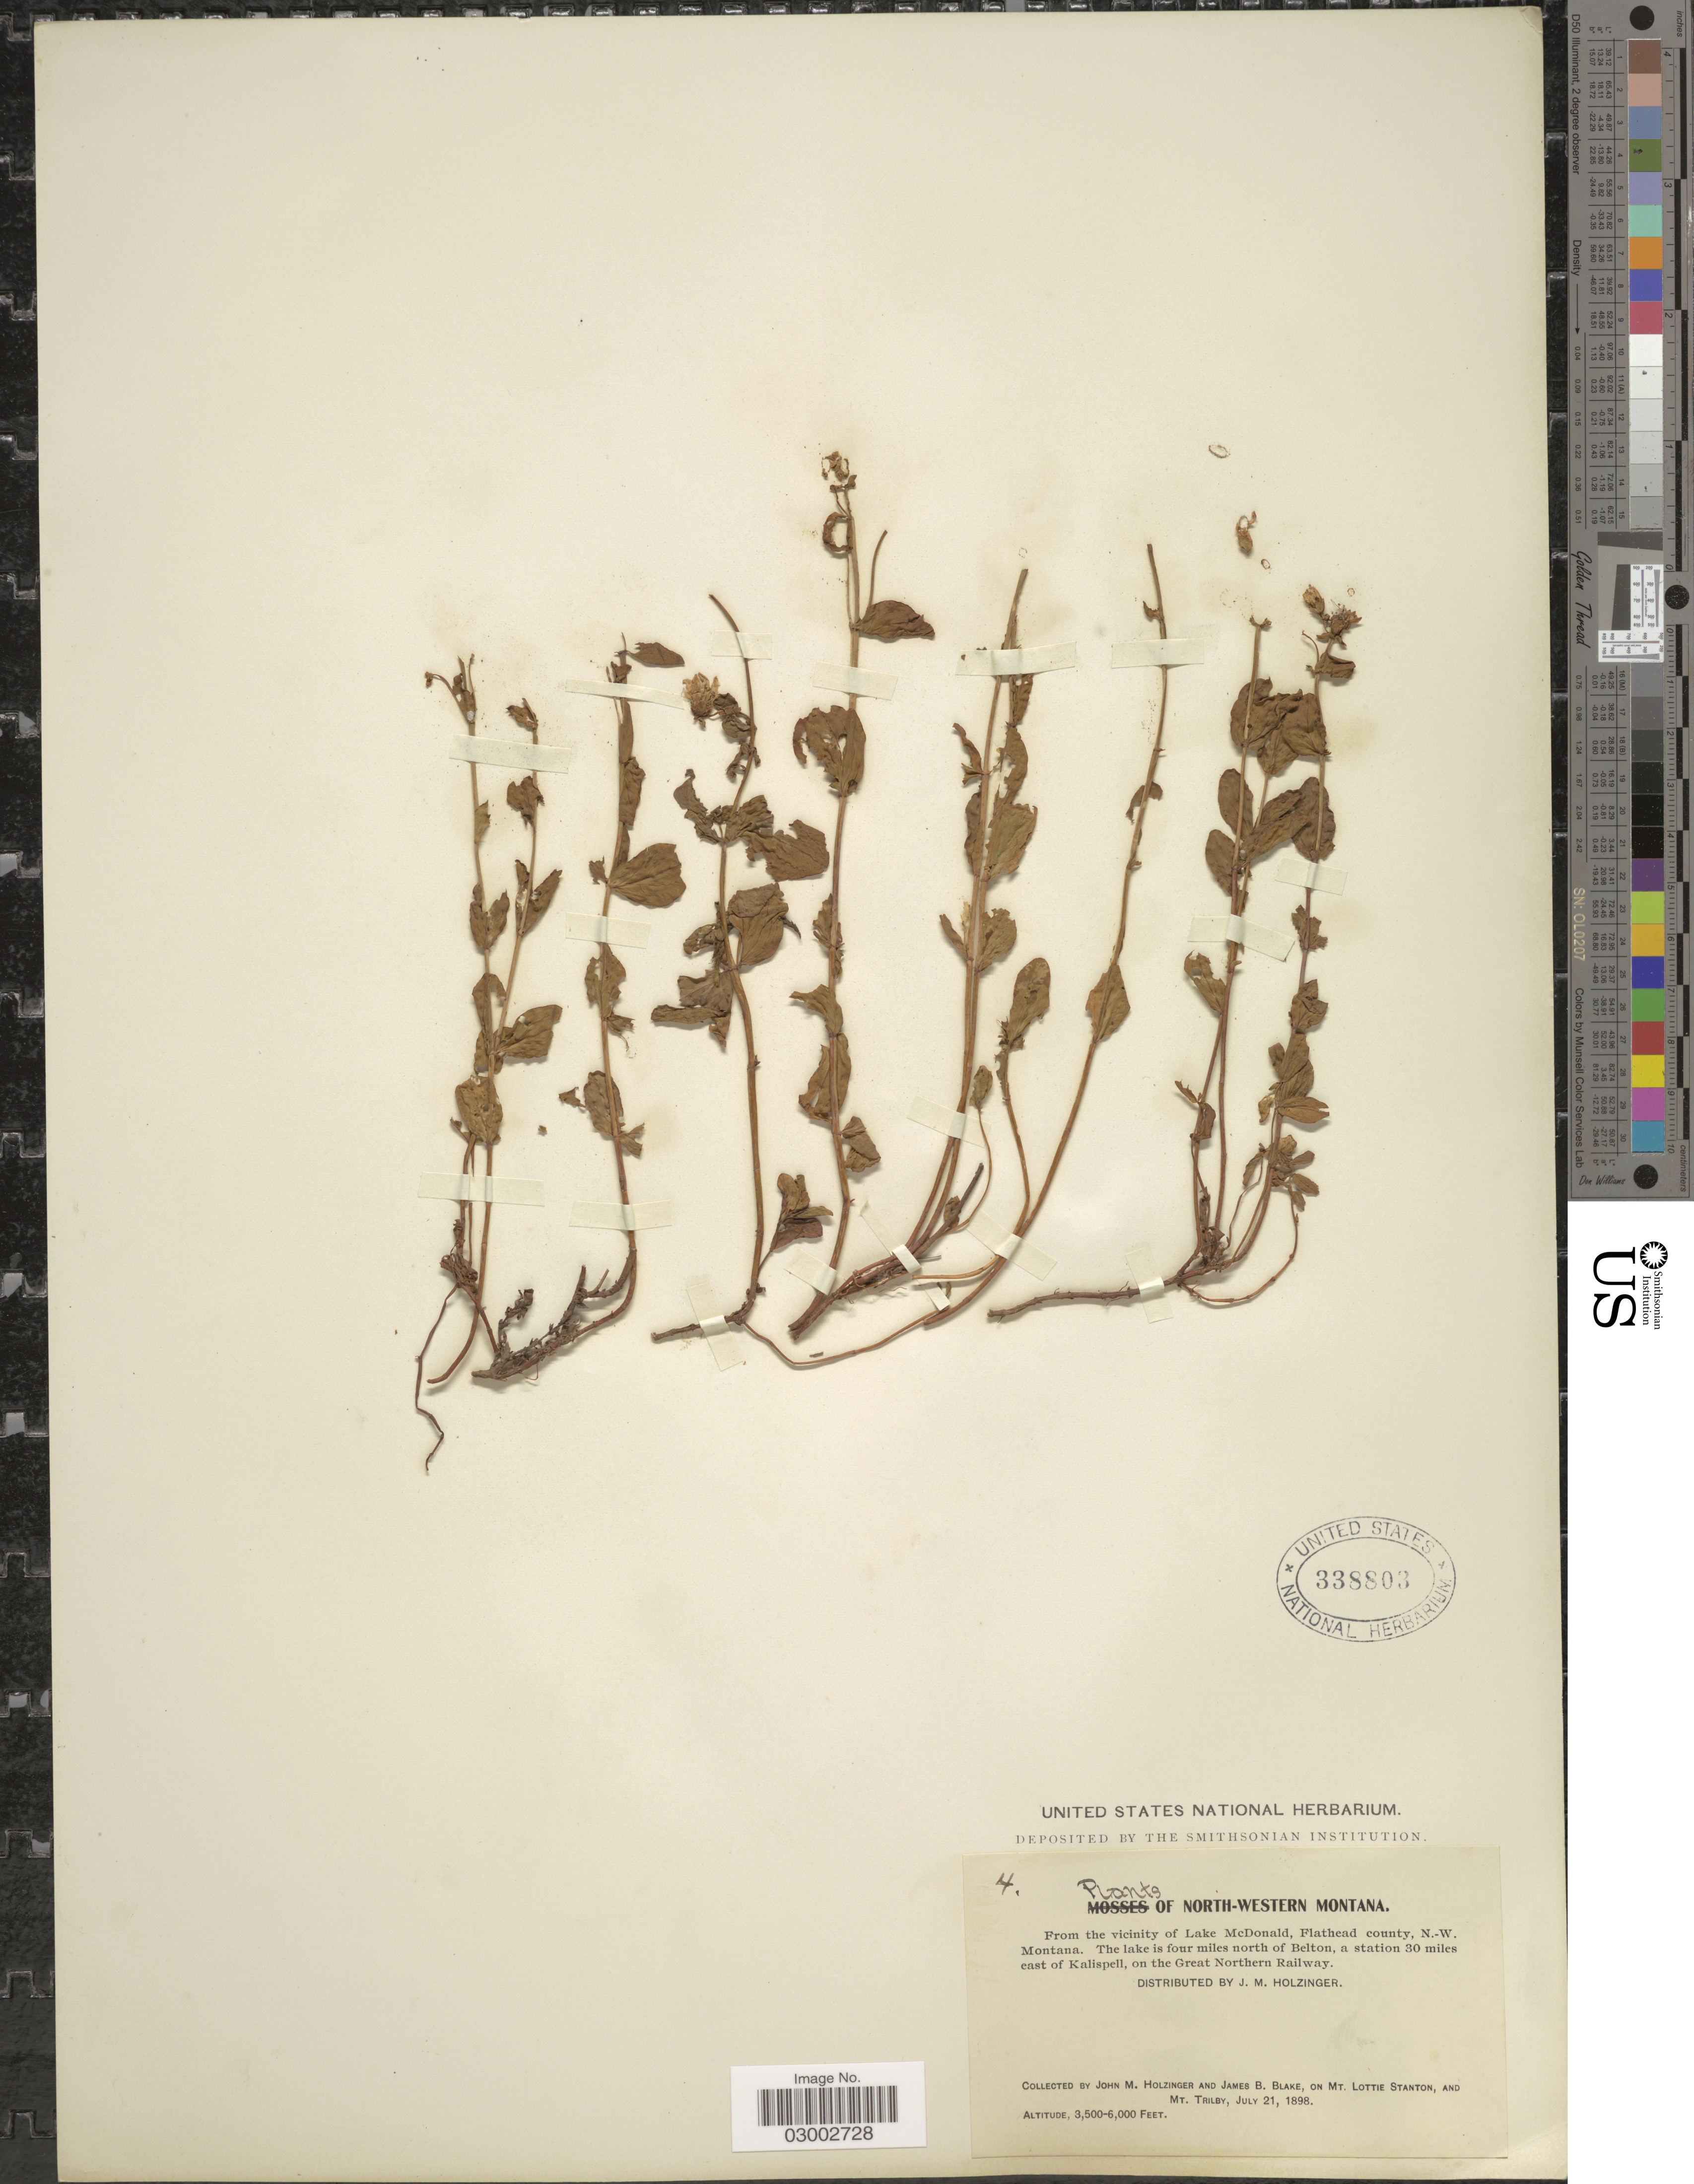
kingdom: Plantae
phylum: Tracheophyta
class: Magnoliopsida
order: Malpighiales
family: Hypericaceae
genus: Hypericum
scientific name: Hypericum scouleri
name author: Hook.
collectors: J. M. Holzinger & J. B. Blake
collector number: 4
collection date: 1898-07-21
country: United States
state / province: Montana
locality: North-Western Montana. From the vicinity of Lake McDonald, Flathead county, N.W. Montana. The lake is four miles north of Belton, a station 30 miles east of Kalispell, on the Greath Northern Railway. On Mt. Lottie Stanton, and Mt. Trilby.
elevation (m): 1067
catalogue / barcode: US 338803